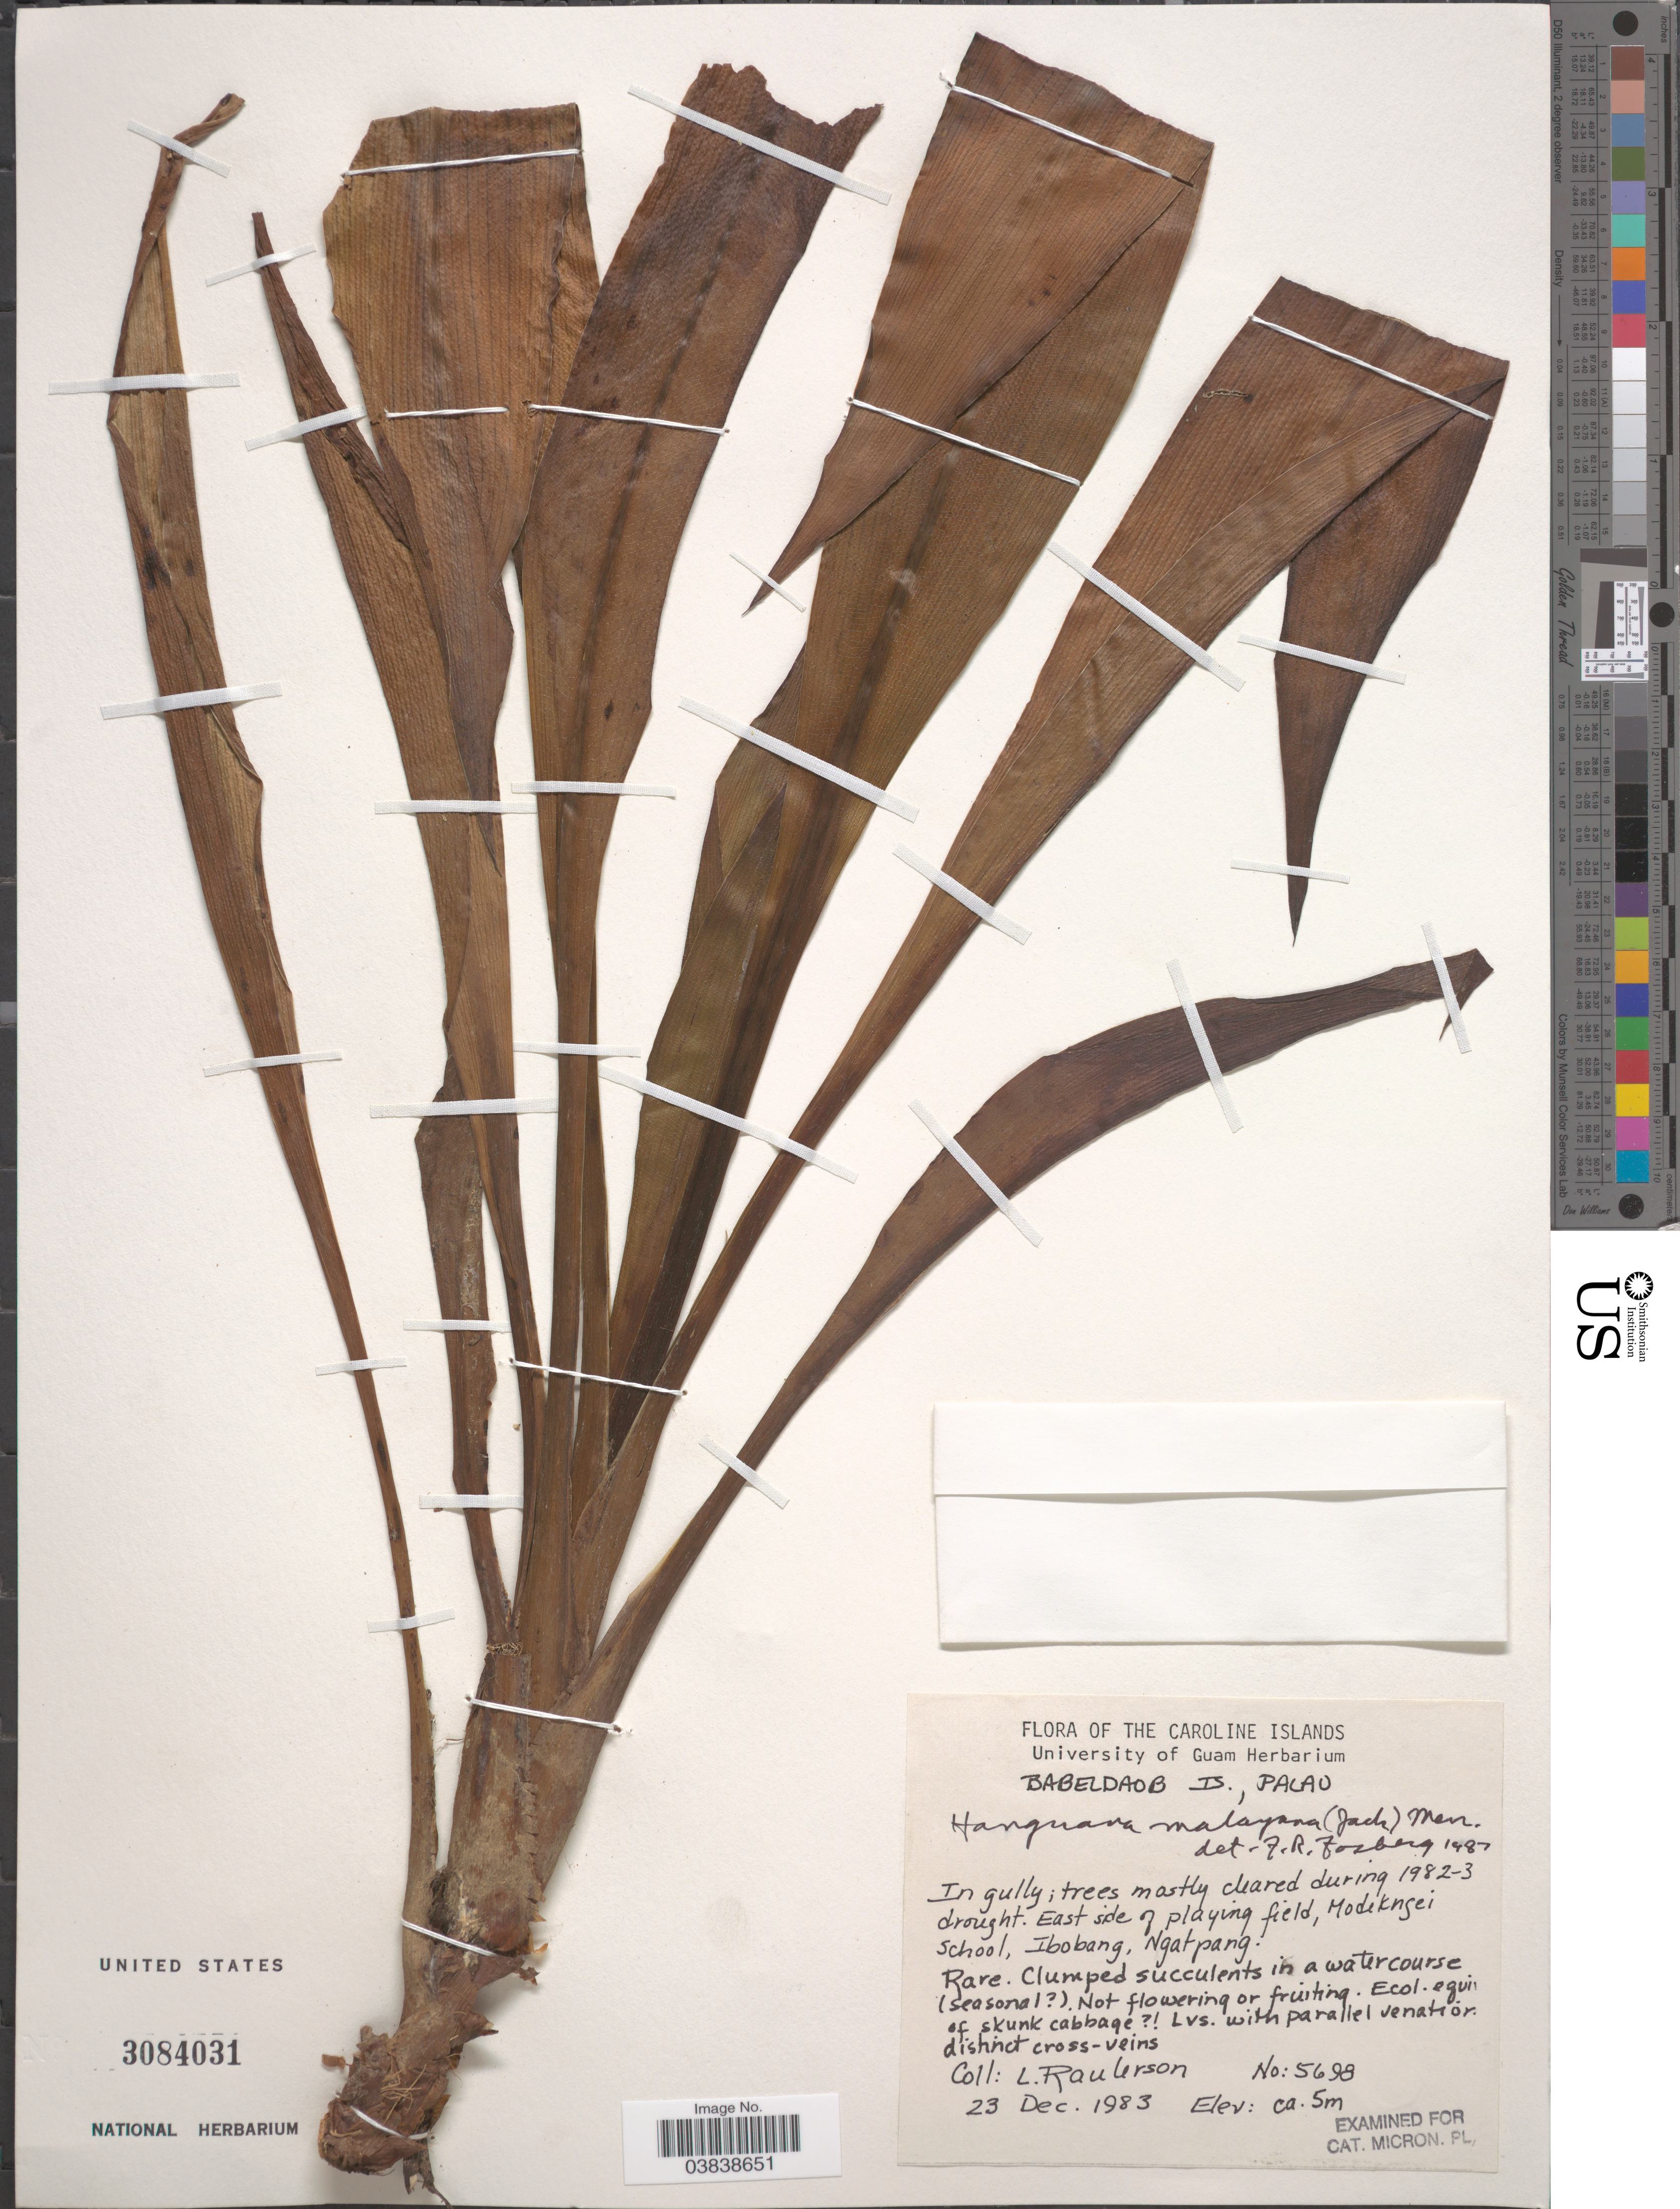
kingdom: Plantae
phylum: Tracheophyta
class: Liliopsida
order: Commelinales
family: Hanguanaceae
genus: Hanguana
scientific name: Hanguana malayana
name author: (Jack) Merr.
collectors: L. Raulerson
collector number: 5698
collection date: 1983-12-23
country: Palau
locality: The Caroline Islands. Babeldaob B., Palao. East side of playing field, Modekngei School, Ibobang, Ngatpang.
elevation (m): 5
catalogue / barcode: US 3084031